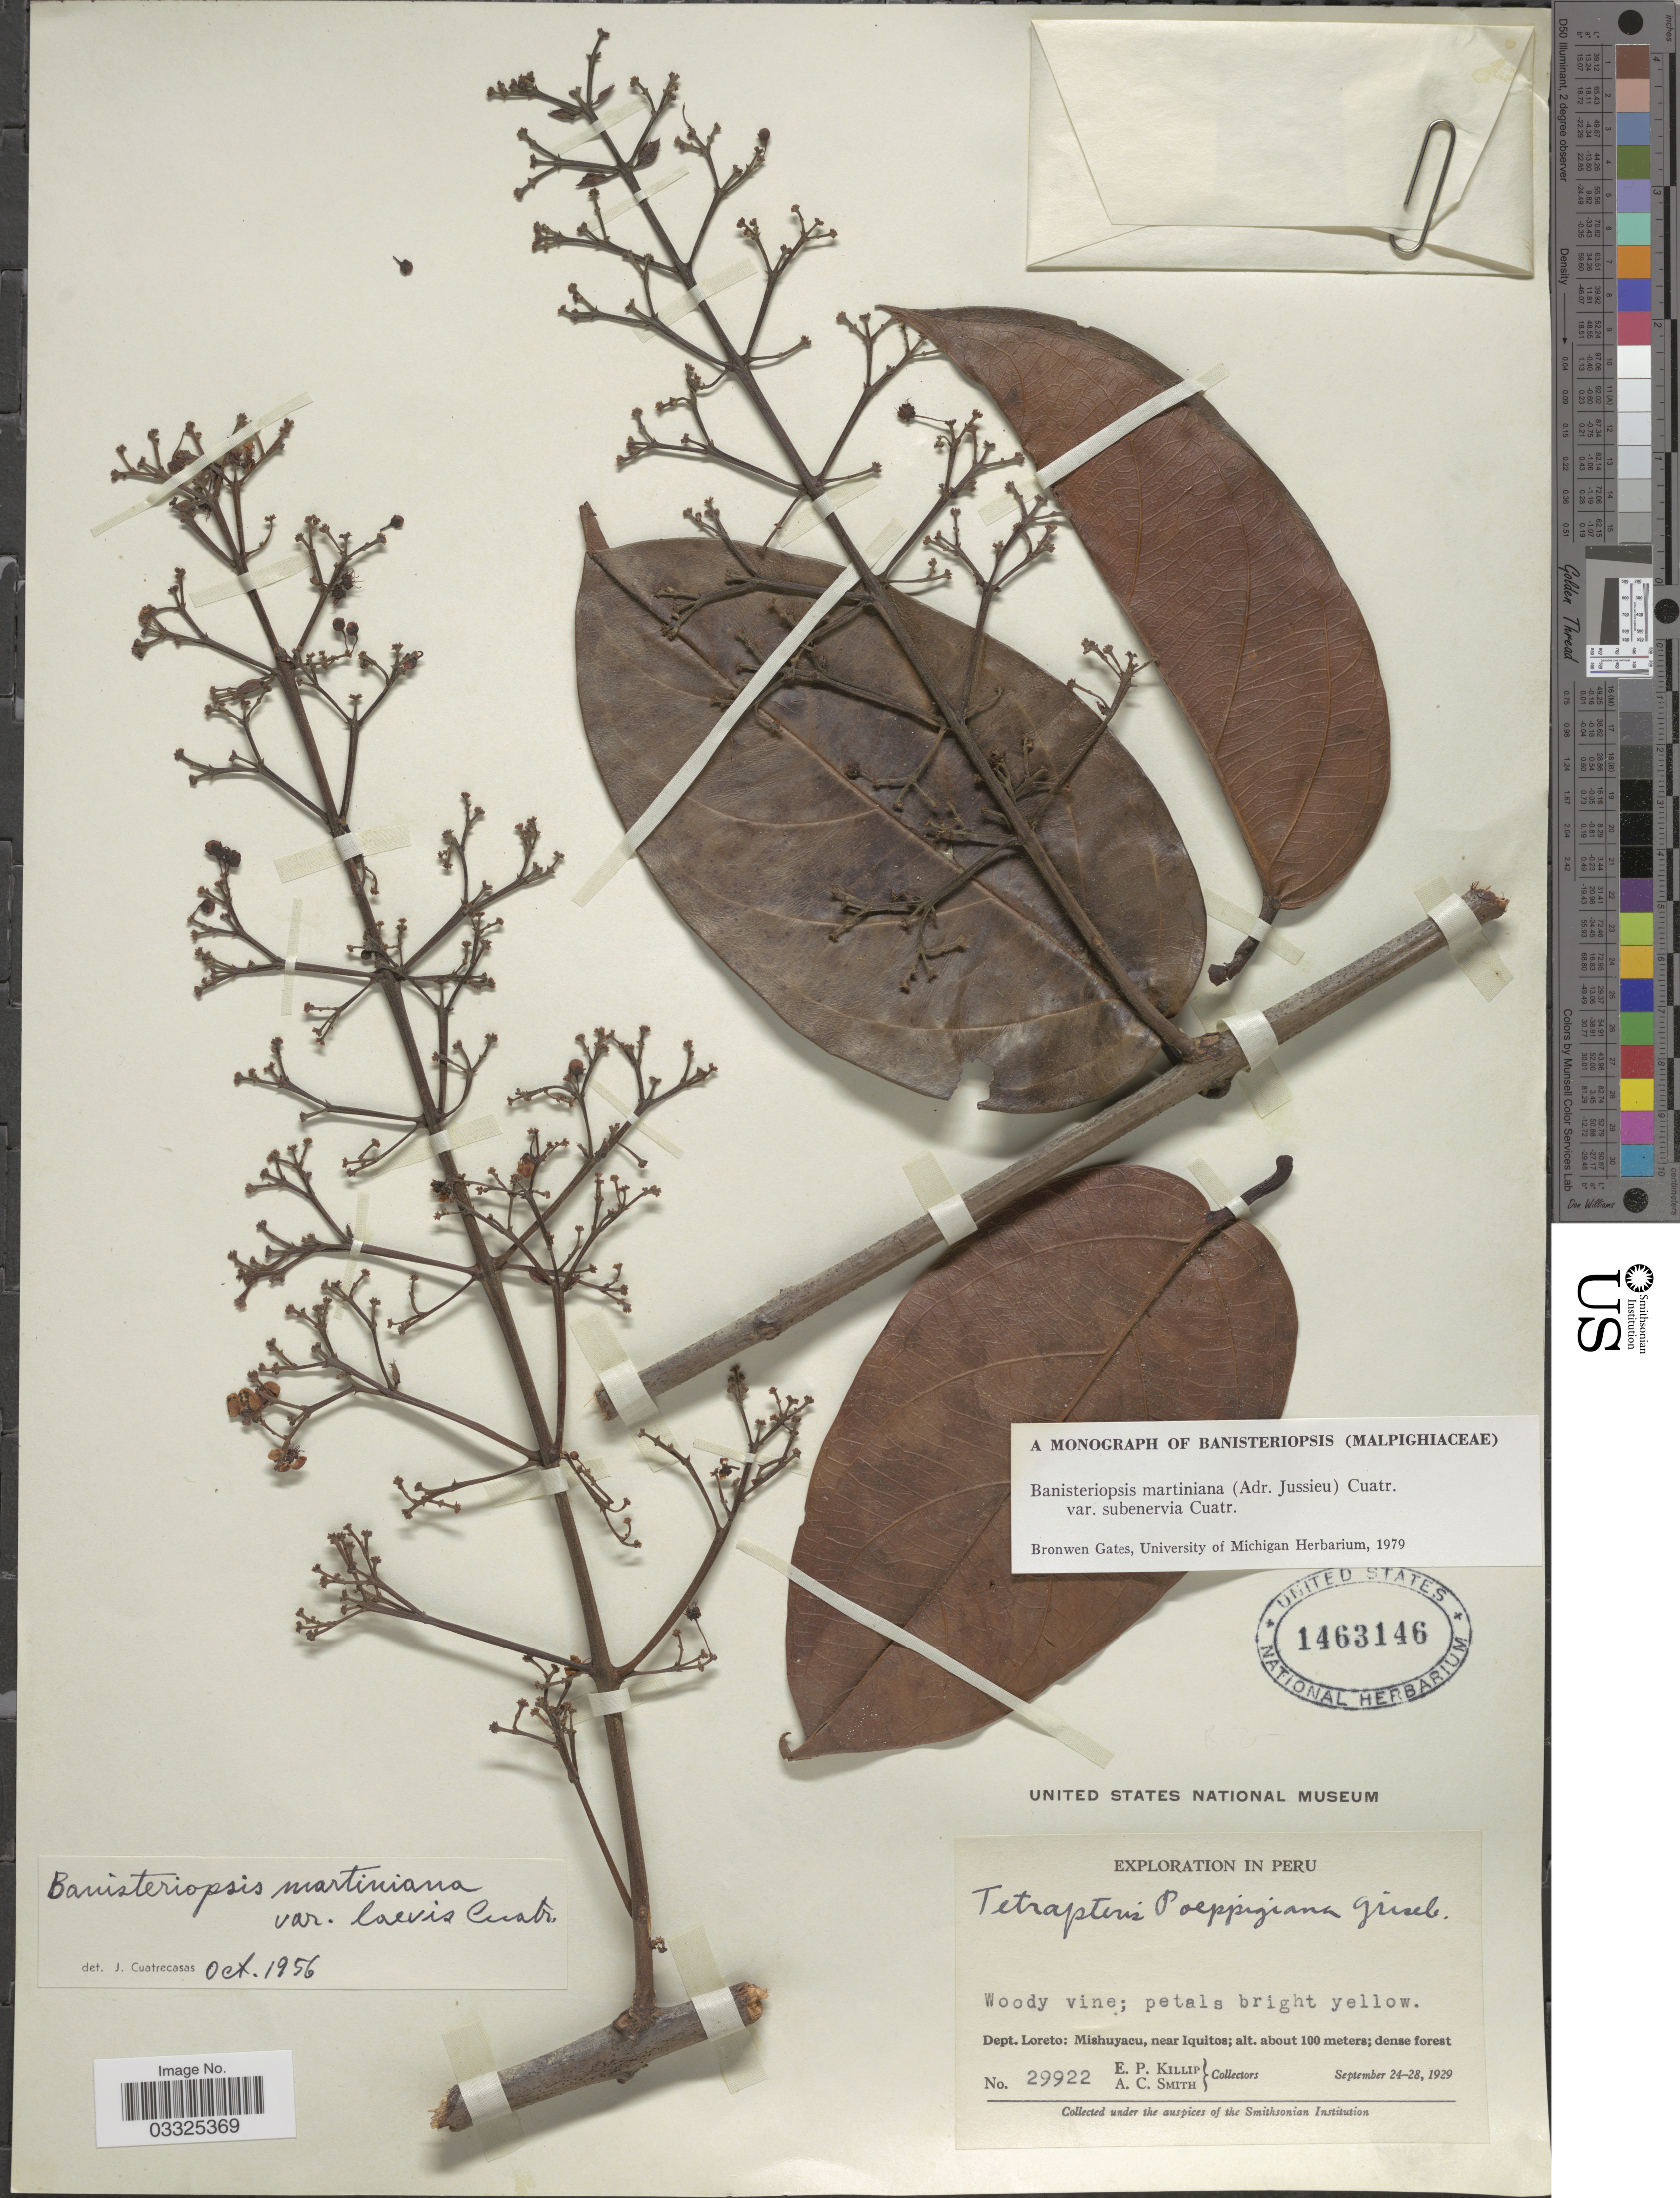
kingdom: Plantae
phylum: Tracheophyta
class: Magnoliopsida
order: Malpighiales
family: Malpighiaceae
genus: Banisteriopsis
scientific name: Banisteriopsis martiniana var. subenervia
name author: Cuatrec.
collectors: E. P. Killip & A. C. Smith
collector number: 29922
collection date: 1929-09-24/1929-09-28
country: Peru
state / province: Loreto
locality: Dept. Loreto: Mishuyacu, near Iquitos.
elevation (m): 100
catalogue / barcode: US 1463146